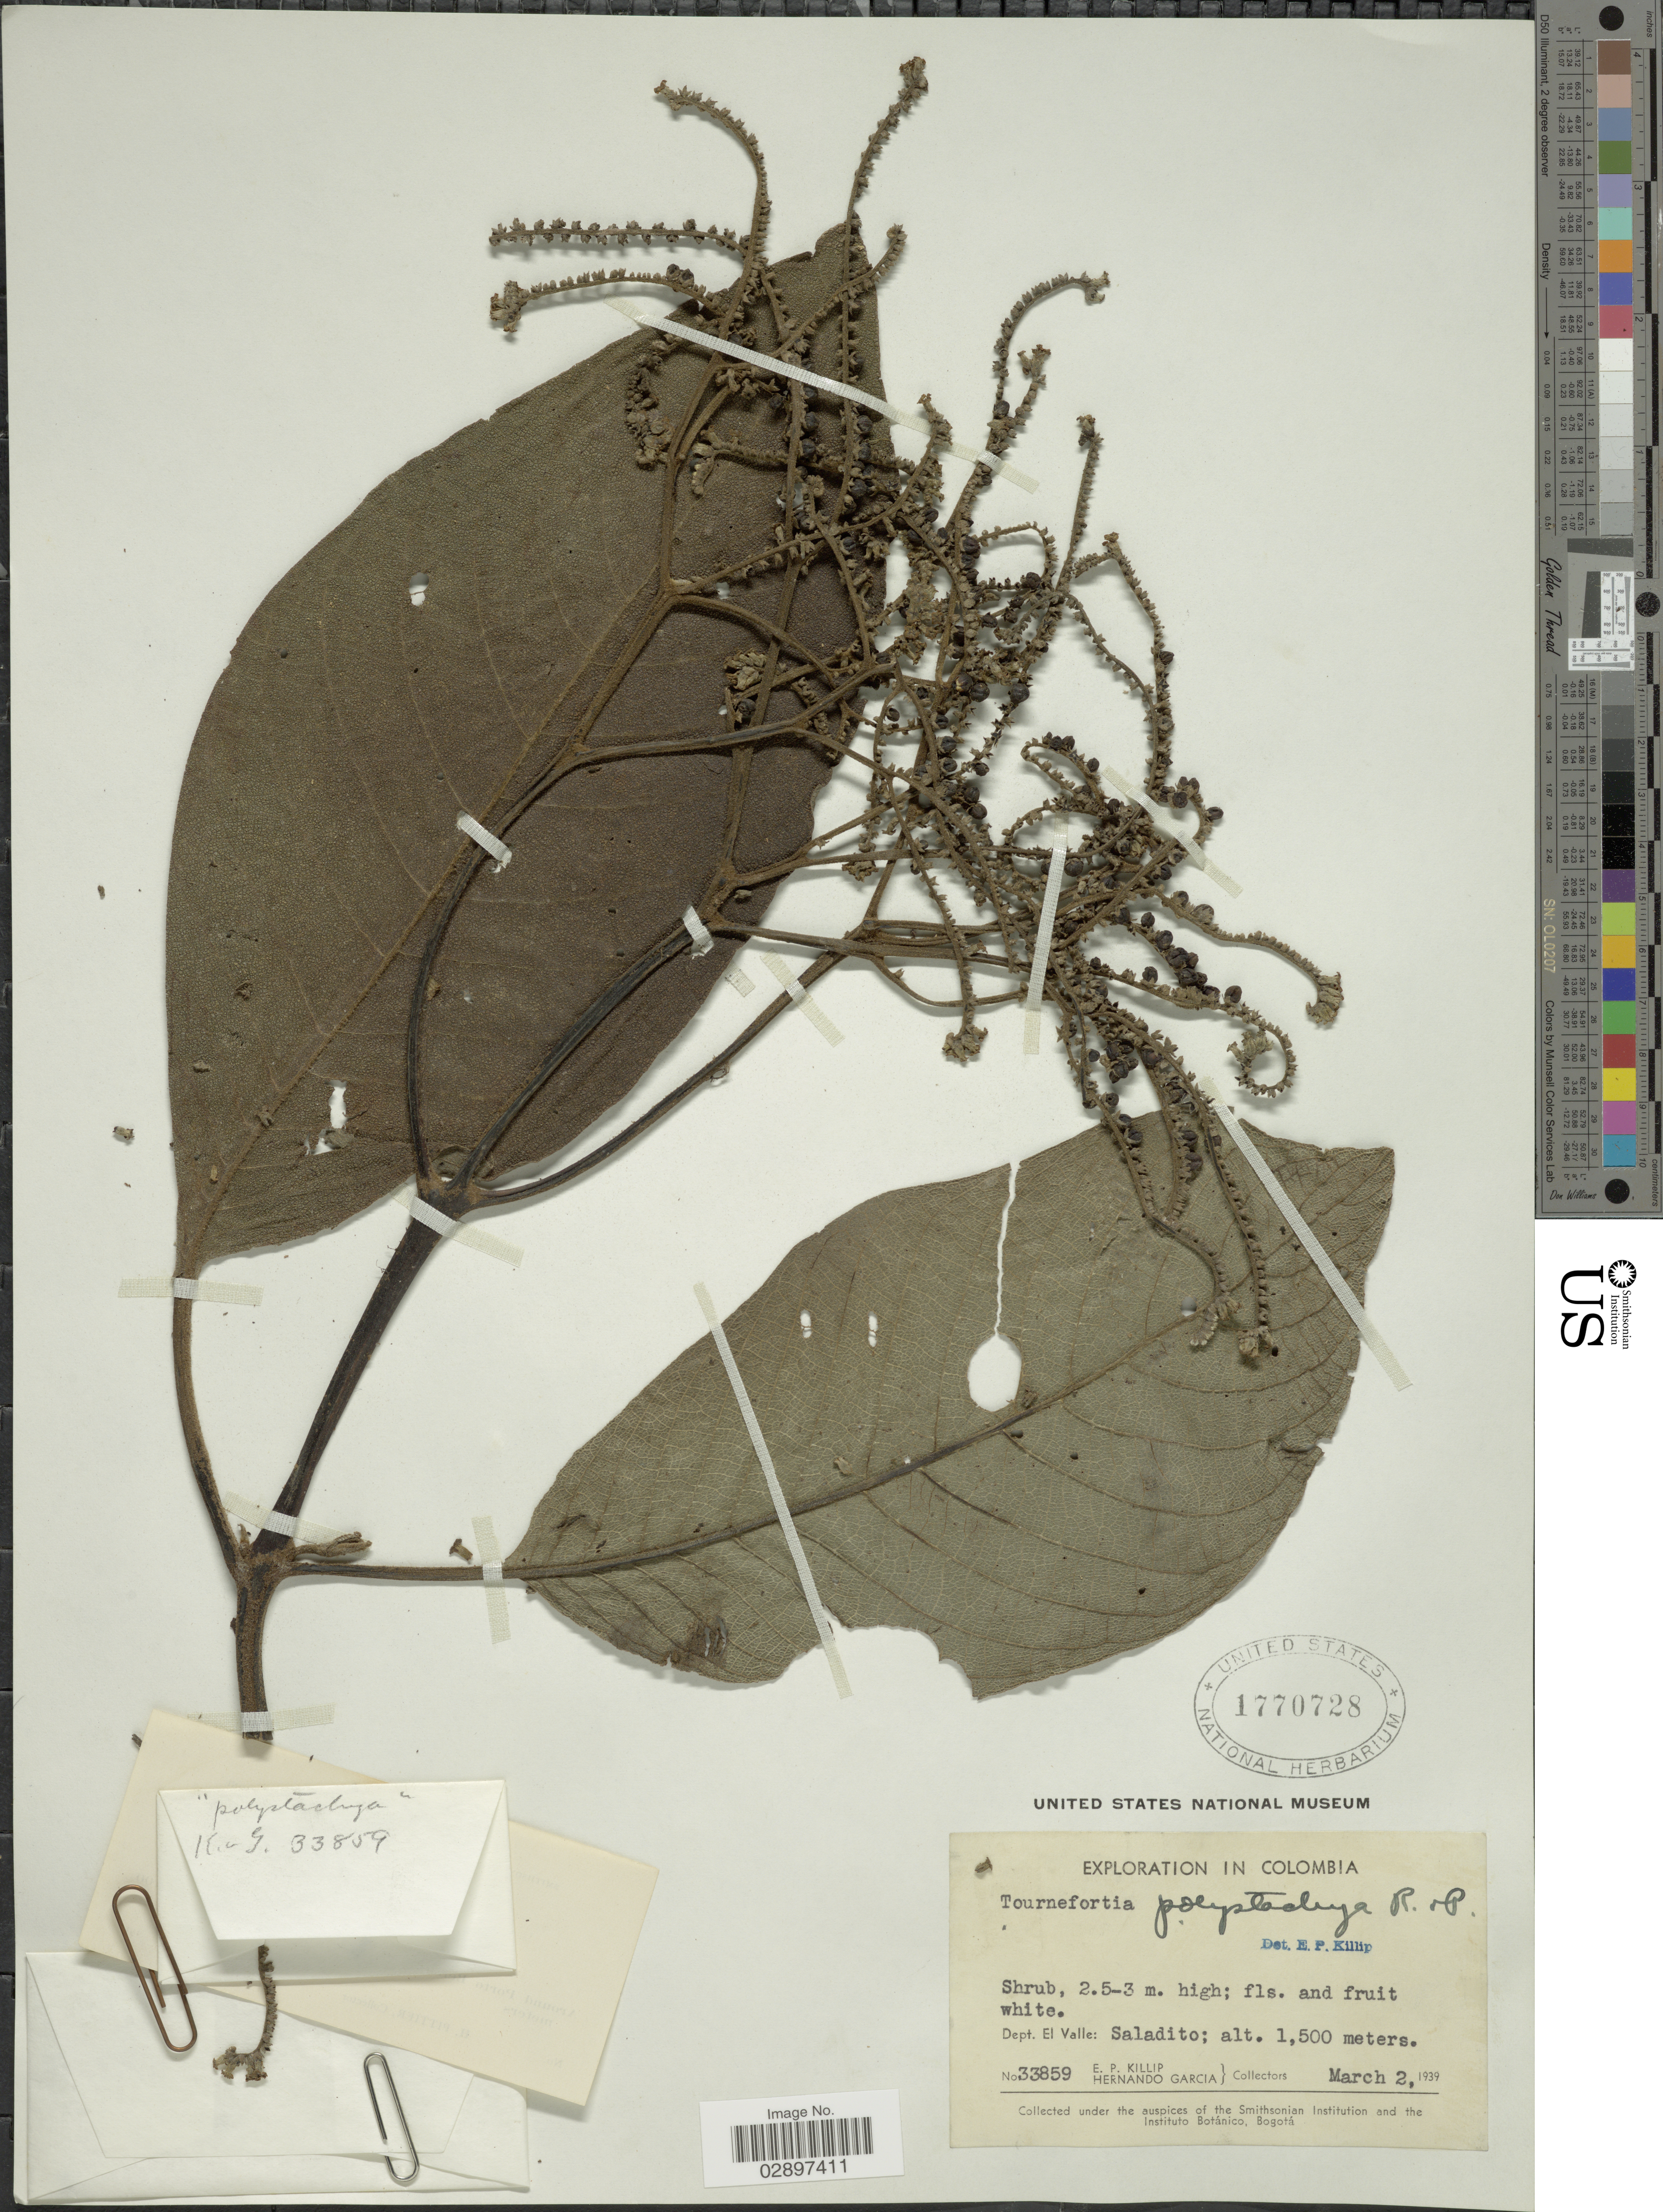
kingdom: Plantae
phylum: Tracheophyta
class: Magnoliopsida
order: Boraginales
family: Heliotropiaceae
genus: Tournefortia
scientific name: Tournefortia polystachya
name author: Ruiz & Pav.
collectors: E. P. Killip & H. Garcia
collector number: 33859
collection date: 1939-03-02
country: Colombia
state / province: Valle del Cauca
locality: Dept. El Valle: Saladito.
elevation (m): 1500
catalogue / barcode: US 1770728